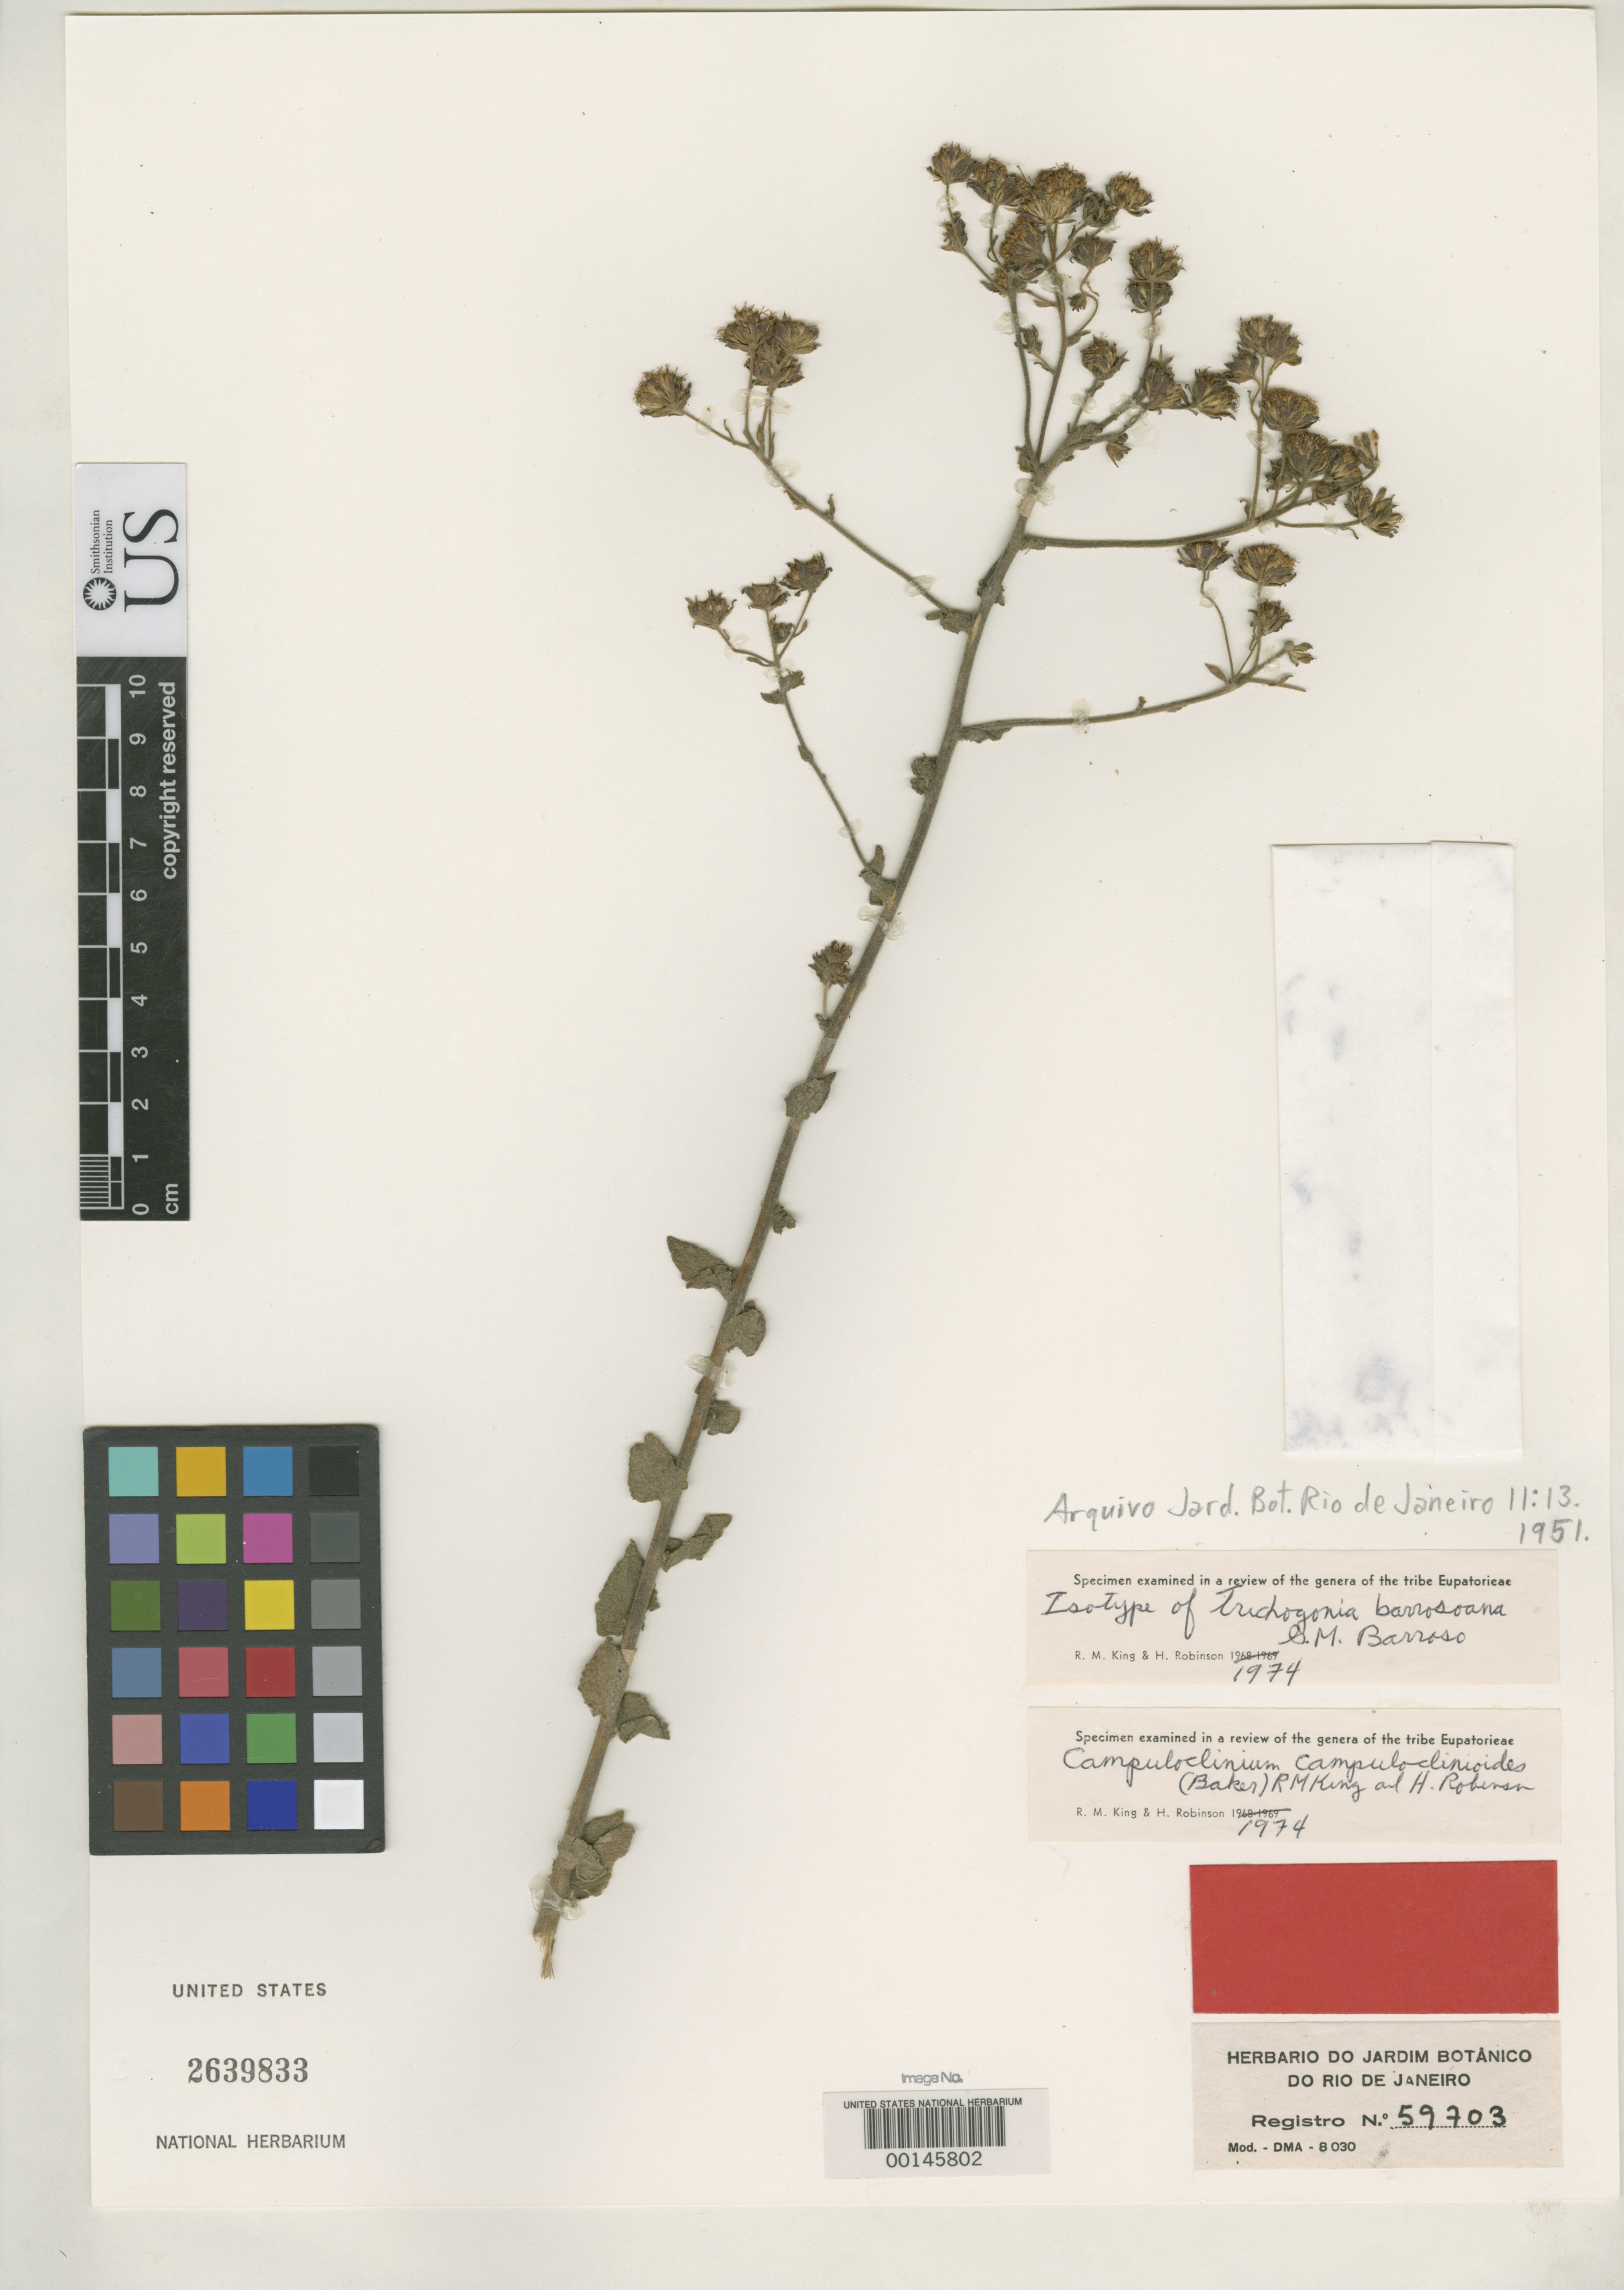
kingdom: Plantae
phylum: Tracheophyta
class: Magnoliopsida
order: Asterales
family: Asteraceae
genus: Trichogonia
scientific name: Trichogonia barrosoana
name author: G.M. Barroso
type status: Isotype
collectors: D. Romariz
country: Brazil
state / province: Minas Gerais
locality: Diamantina.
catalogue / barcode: US 2639833